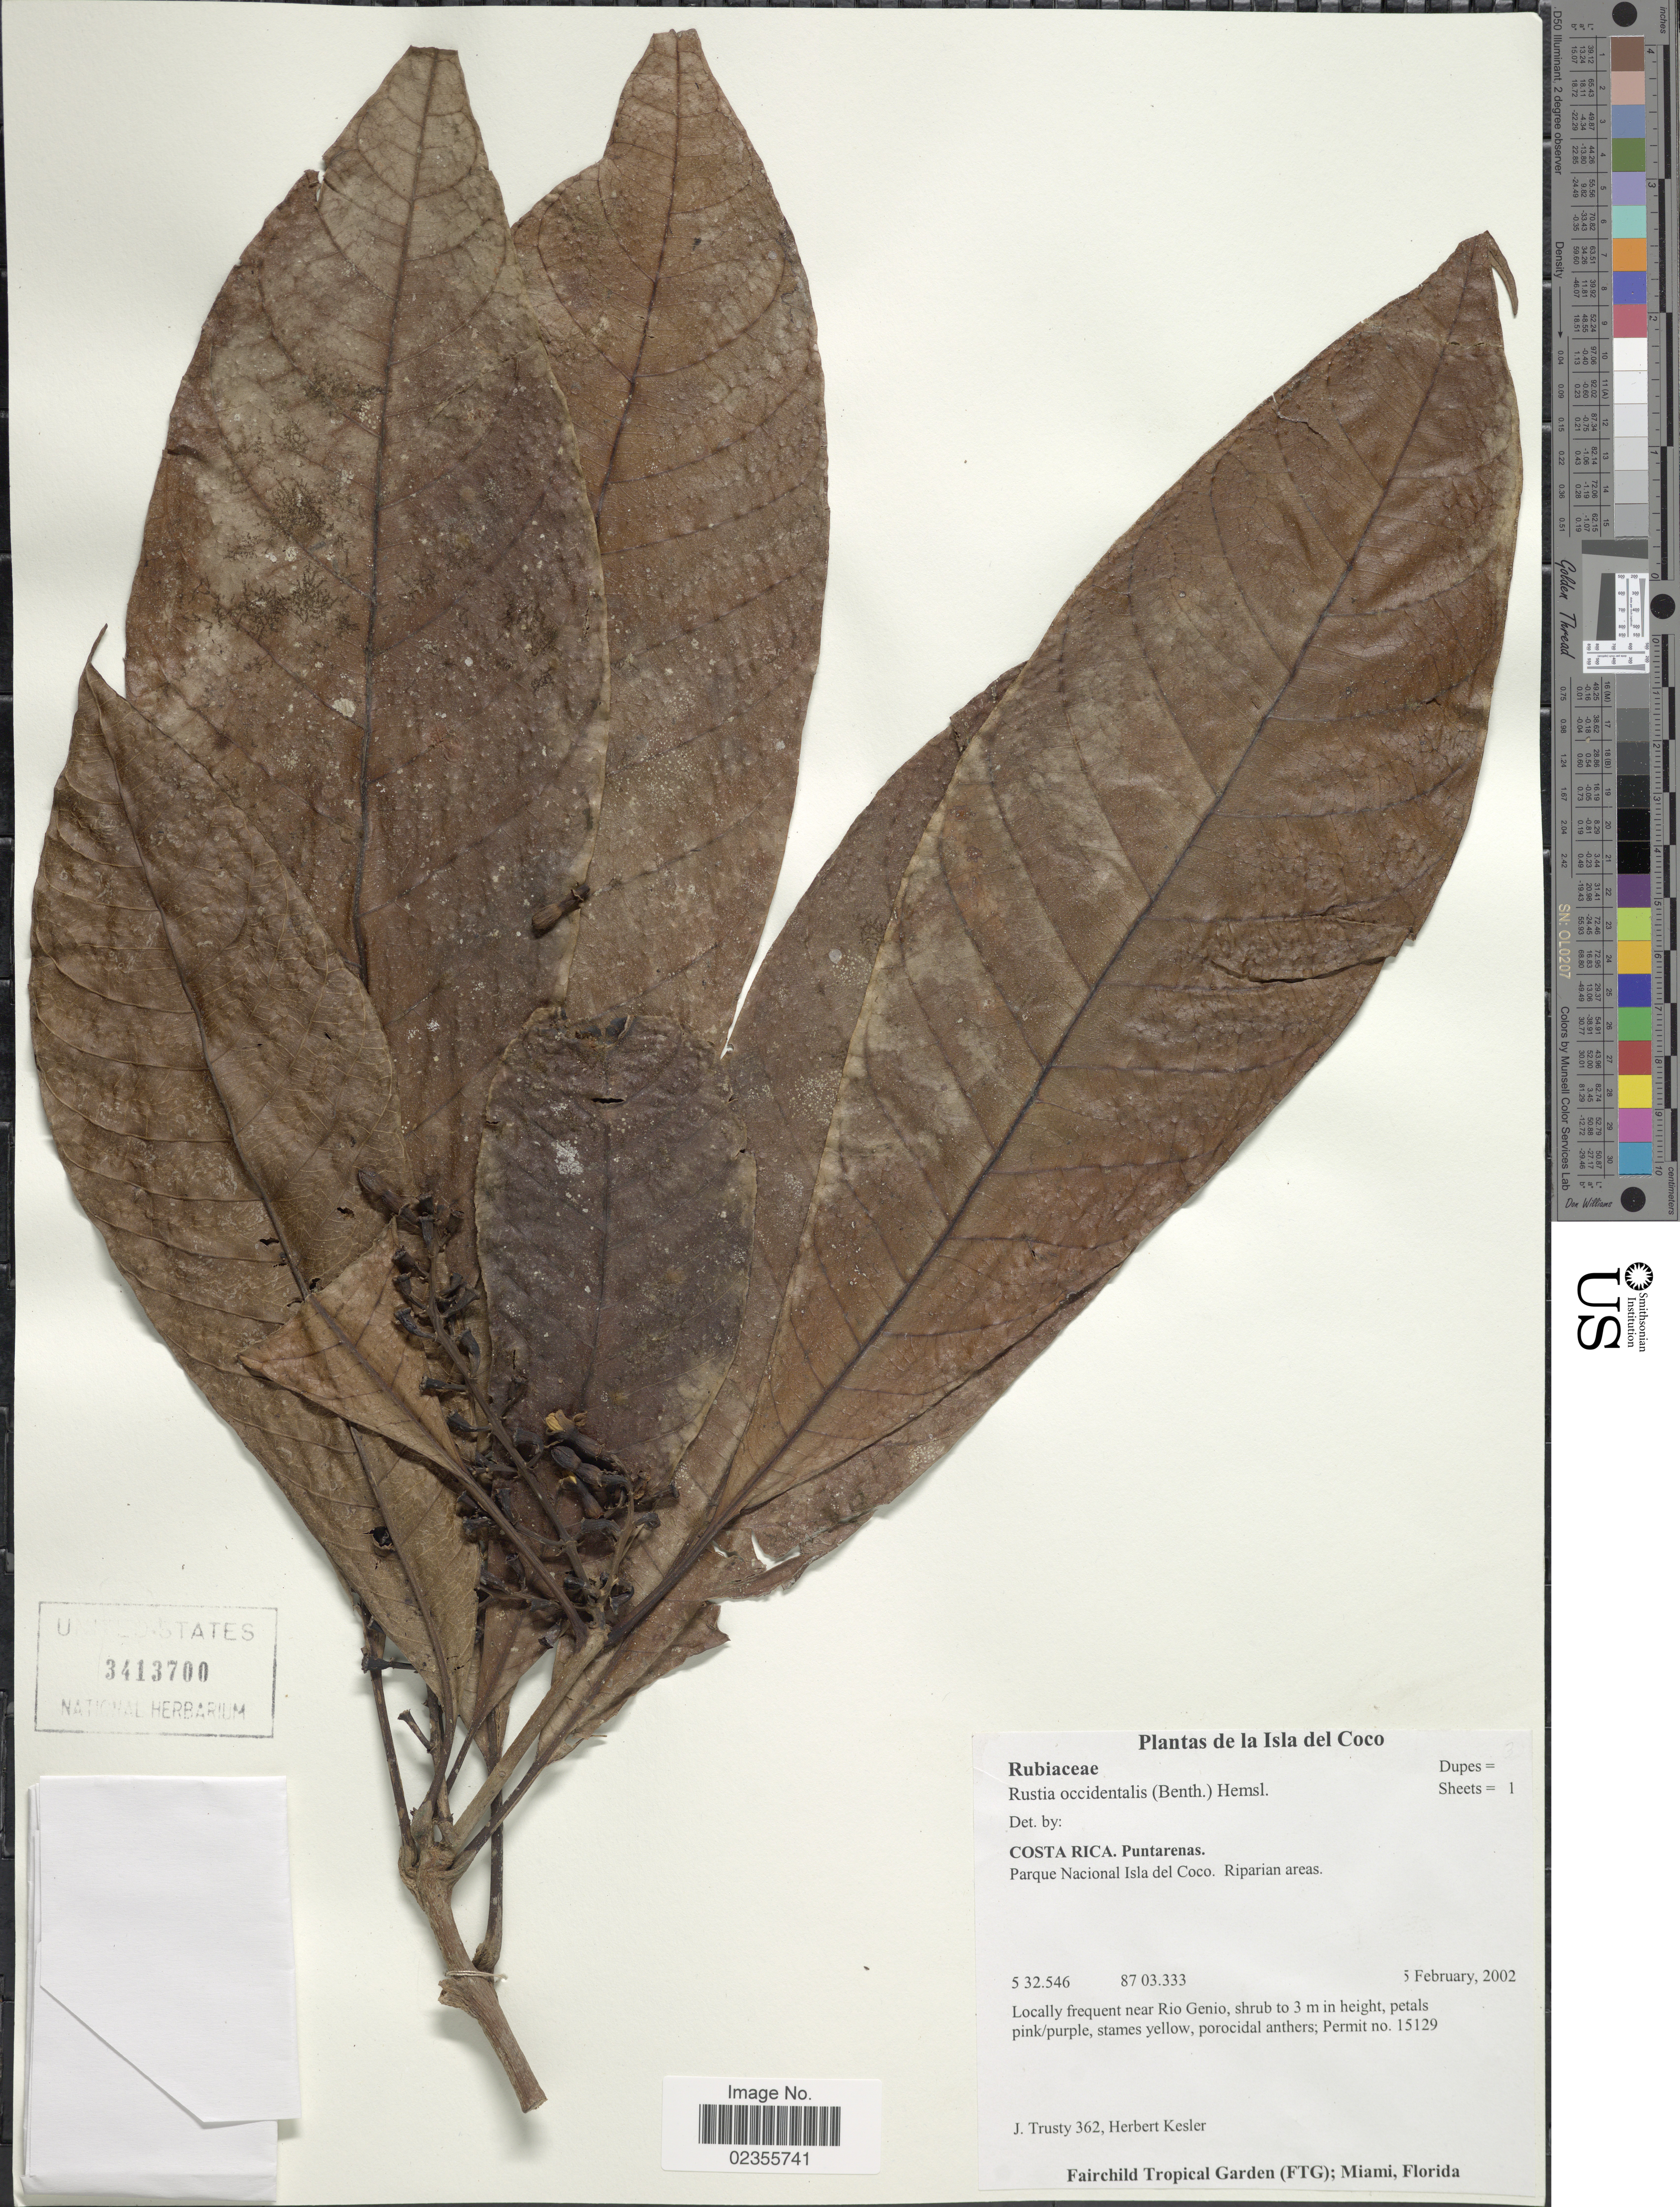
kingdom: Plantae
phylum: Tracheophyta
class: Magnoliopsida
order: Gentianales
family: Rubiaceae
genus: Rustia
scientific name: Rustia occidentalis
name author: (Benth.) Hemsl.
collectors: J. Trusty & H. Kesler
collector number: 362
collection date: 2002-02-05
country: Costa Rica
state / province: Puntarenas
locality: Isla del Coco, Parque Nacional Isla del Coco, near Rio Genio.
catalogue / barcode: US 3413700